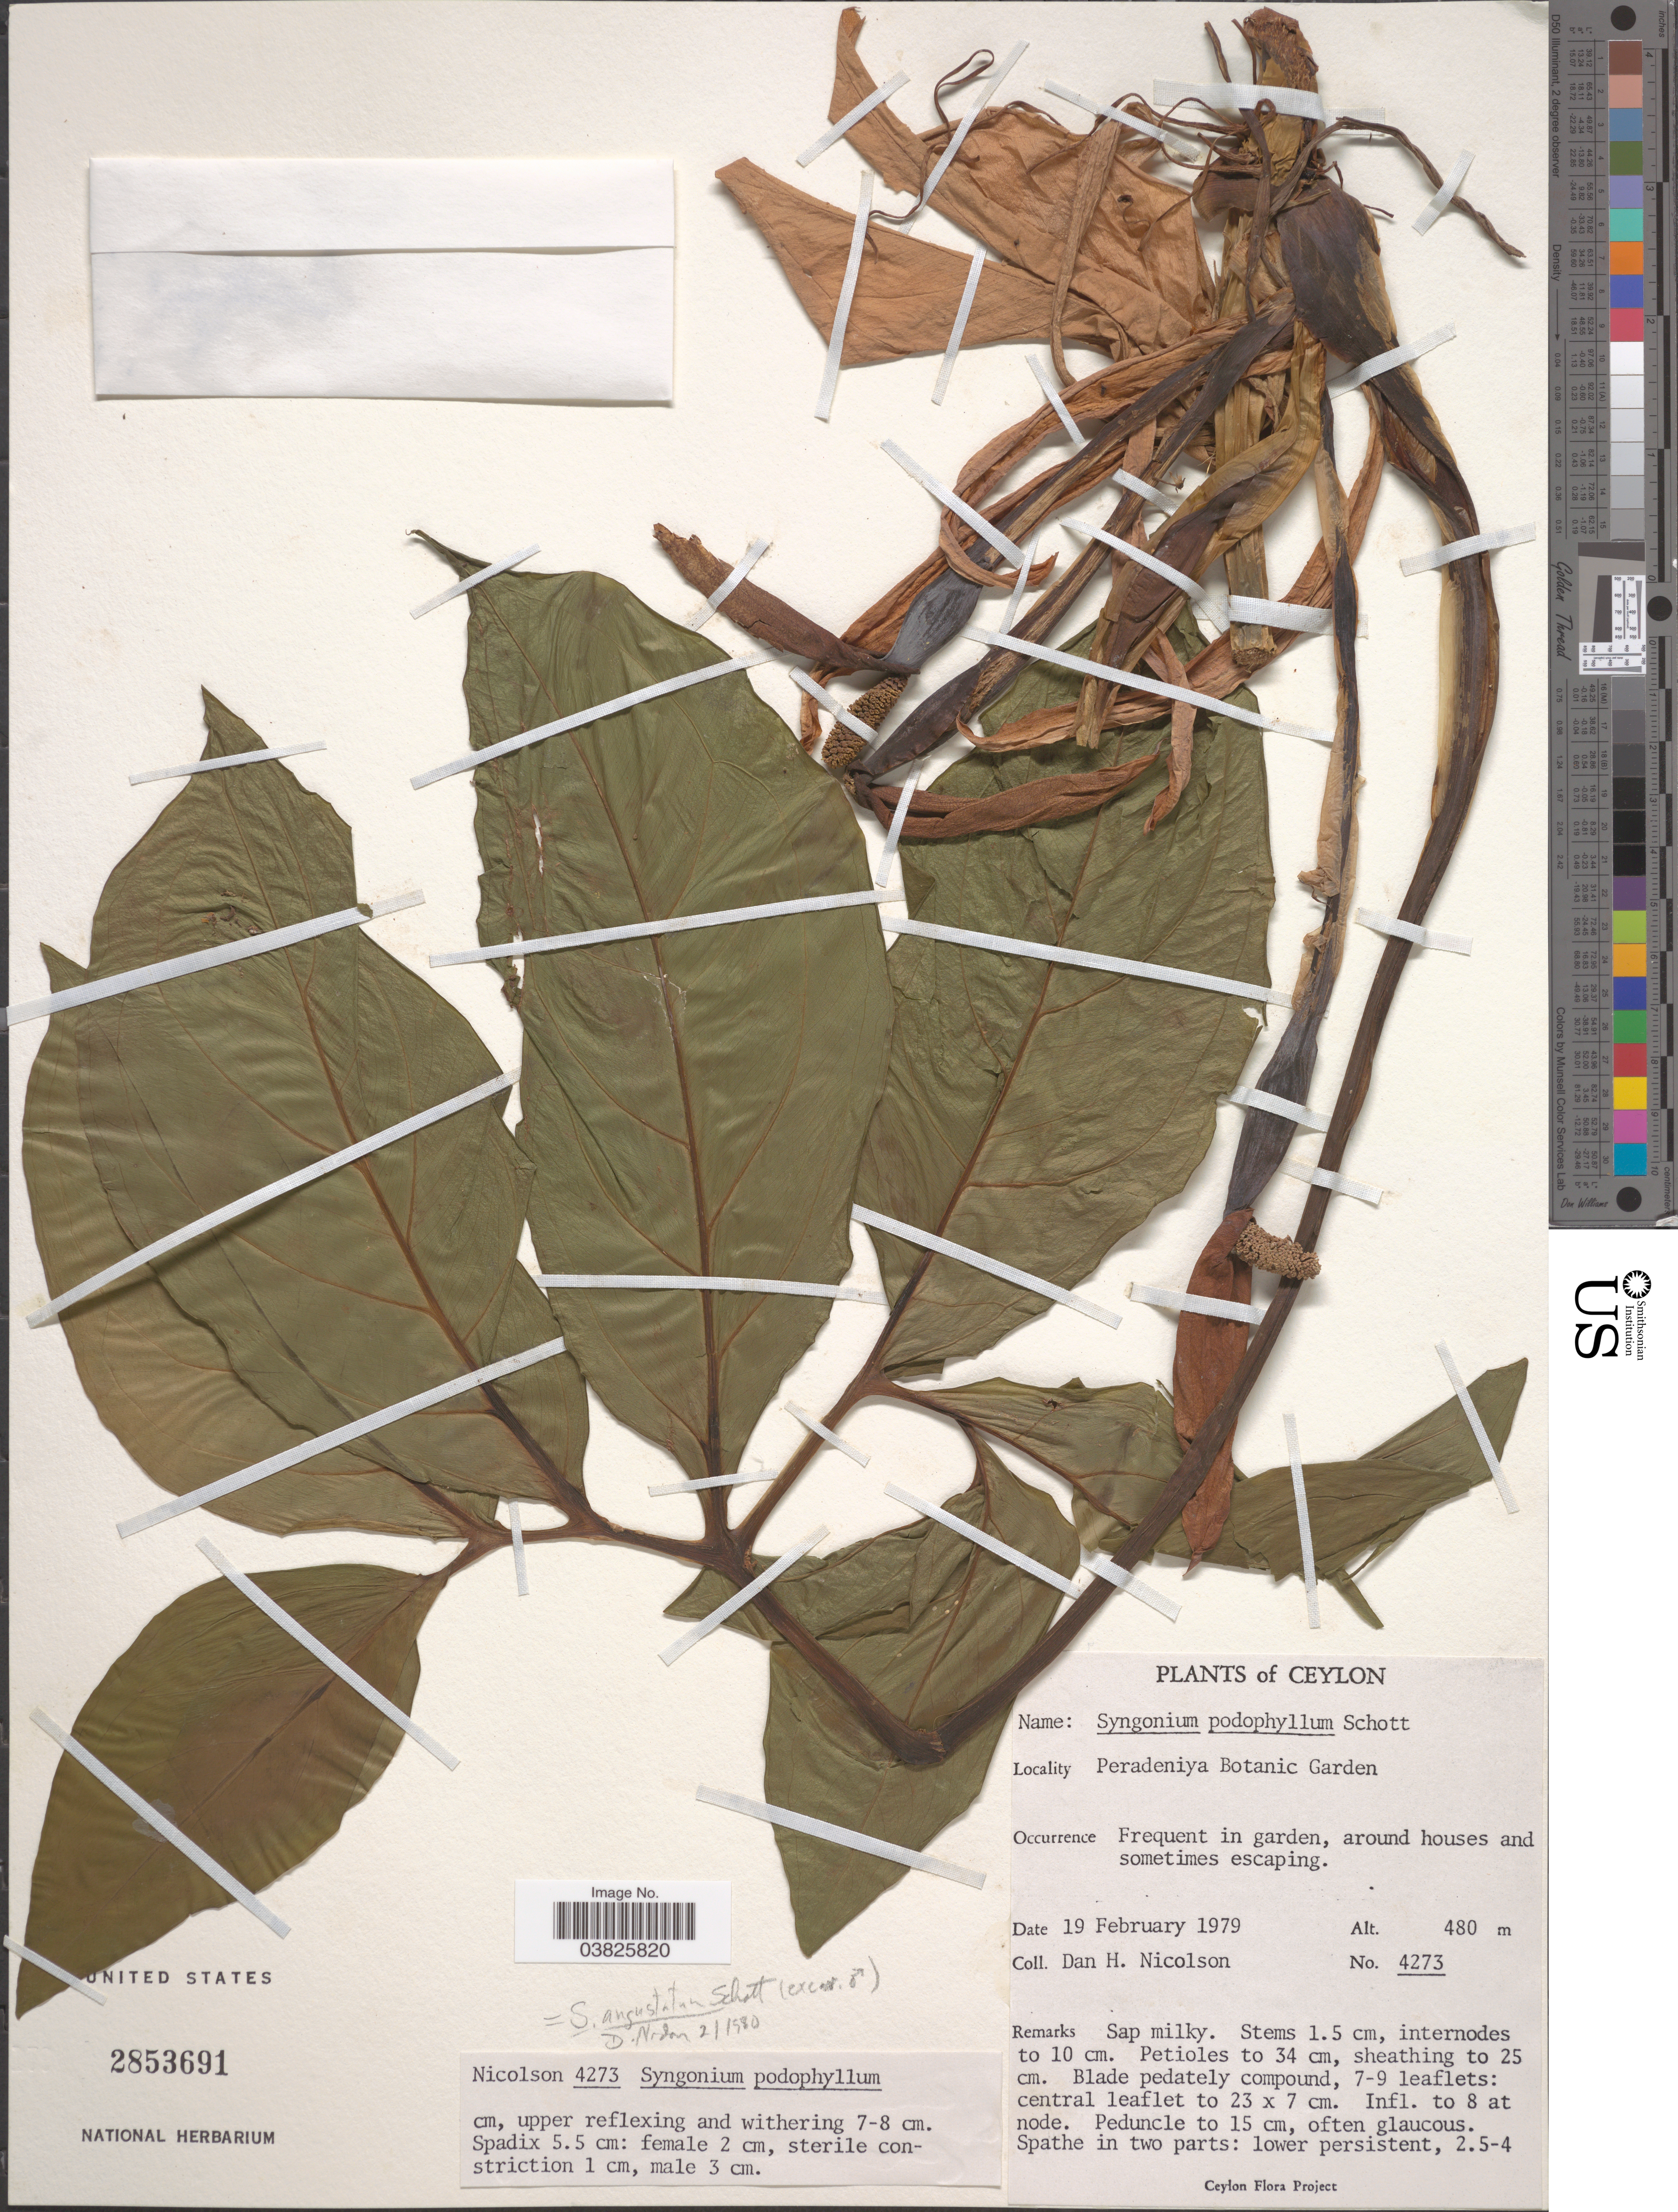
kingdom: Plantae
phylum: Tracheophyta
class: Liliopsida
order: Alismatales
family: Araceae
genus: Syngonium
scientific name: Syngonium angustatum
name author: Schott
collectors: D. H. Nicolson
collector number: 4273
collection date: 1979-02-19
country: Sri Lanka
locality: Ceylon. Peradeniya Botanic Garden.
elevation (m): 480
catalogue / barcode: US 2853691